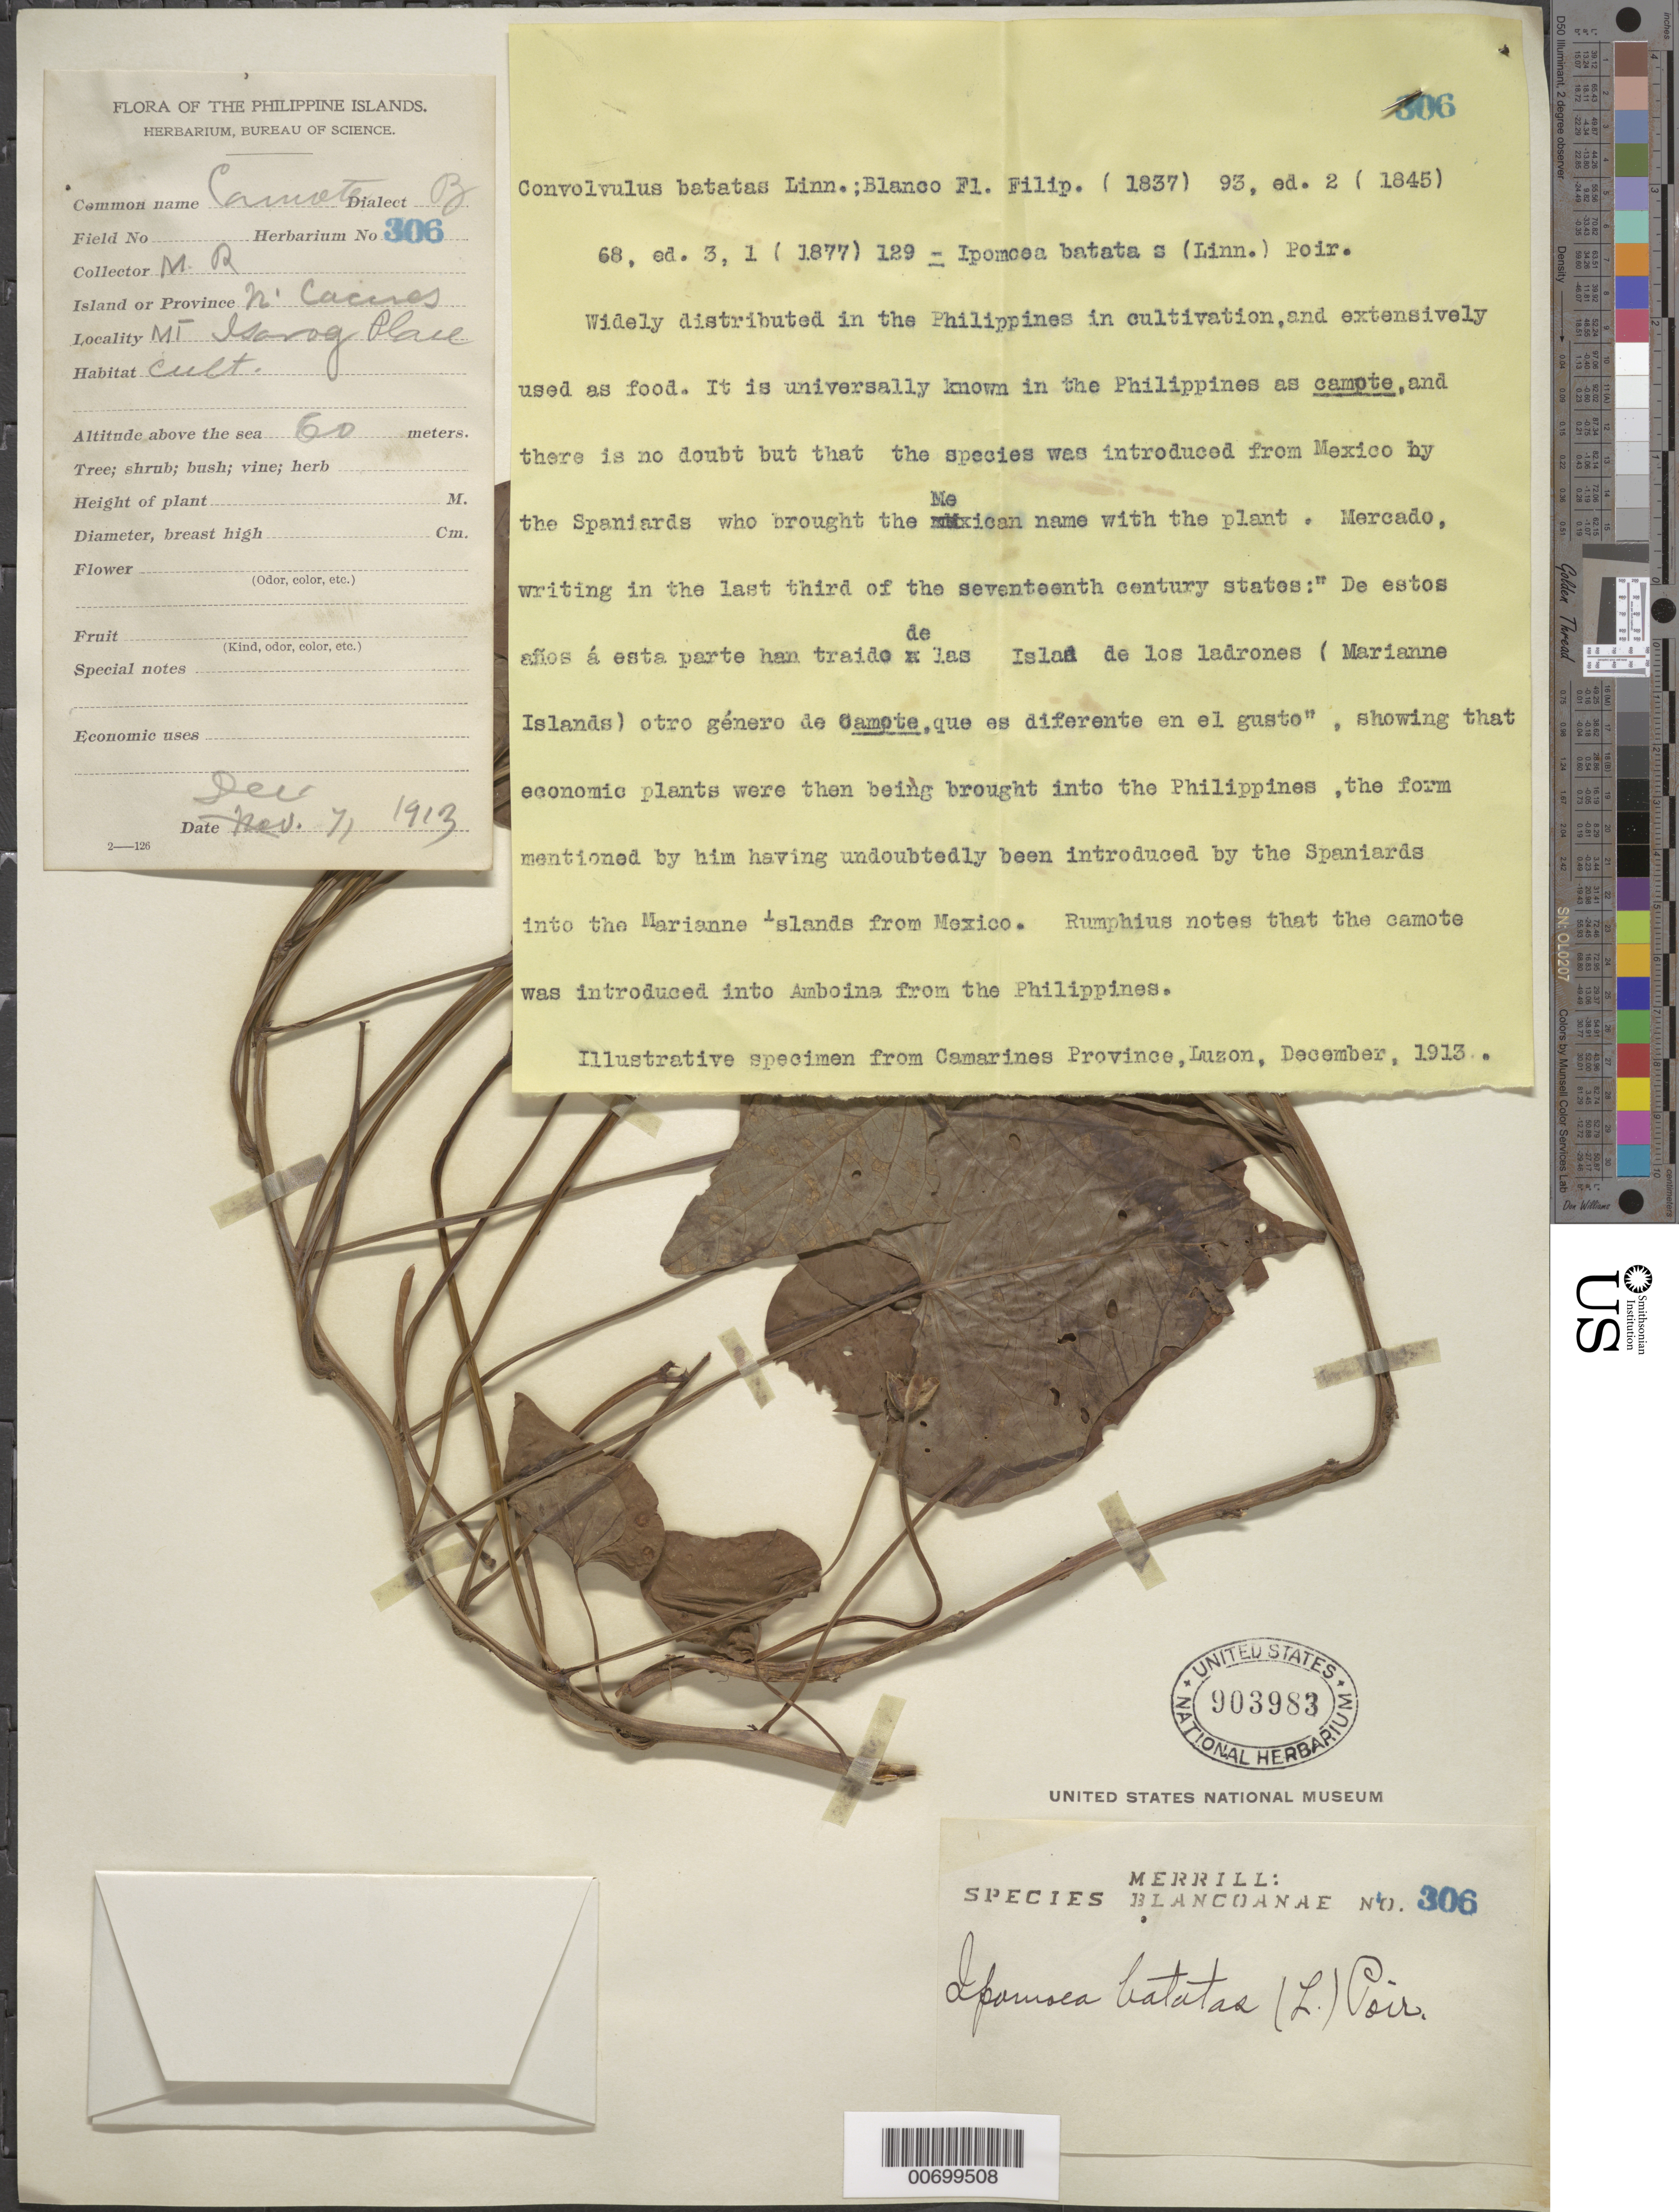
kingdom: Plantae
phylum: Tracheophyta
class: Magnoliopsida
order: Solanales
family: Convolvulaceae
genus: Ipomoea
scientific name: Ipomoea batatas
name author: (L.) Lam.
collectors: M. Ramos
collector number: Sp. Blancoan. 0306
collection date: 1913-12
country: Philippines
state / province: Bicol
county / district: Camarines Norte / Camarines Sur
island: Luzon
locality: Mt. Isarog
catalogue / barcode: US 903983